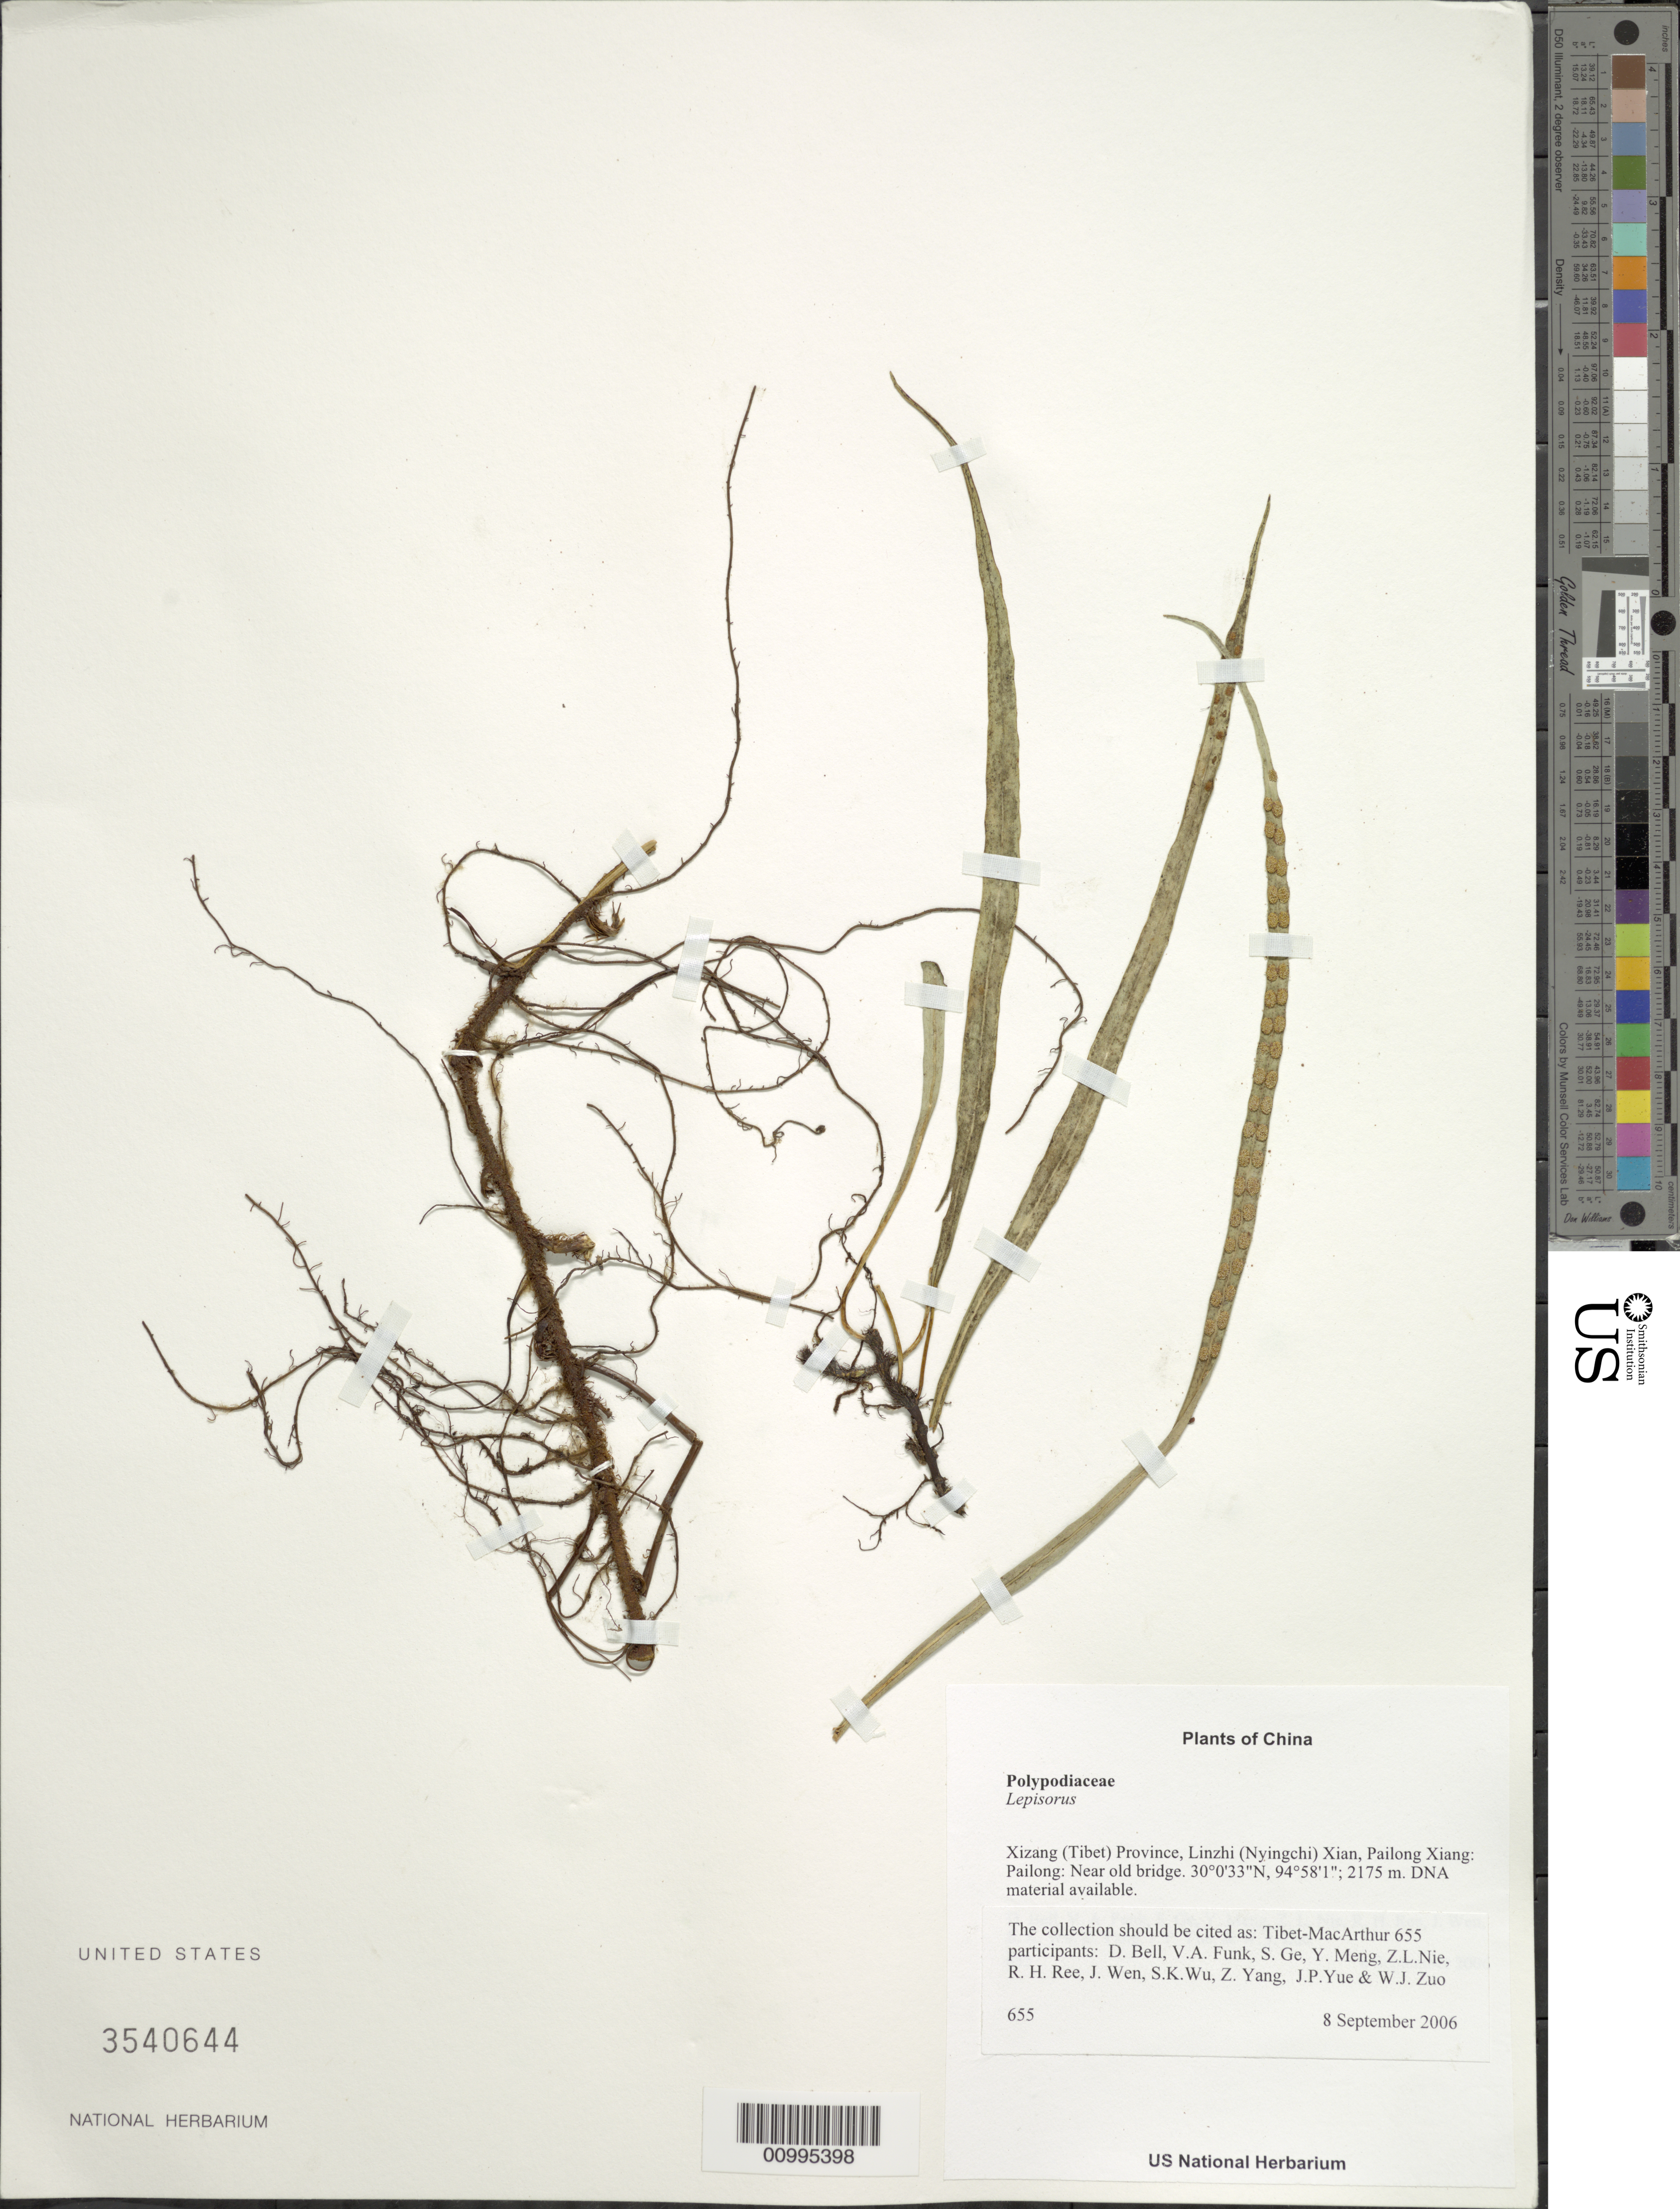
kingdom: Plantae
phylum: Tracheophyta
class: Polypodiopsida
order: Polypodiales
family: Polypodiaceae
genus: Lepisorus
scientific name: Lepisorus sp.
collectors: Tibet-MacArthur, D. A. Bell, V. Funk, S. Ge, Y. Meng, Z. Nie, R. Ree, J. Wen, S. K. Wu, Z. Yang, J. Yue & W. Zuo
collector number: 655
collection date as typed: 08 Sep 2006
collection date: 2006-09-08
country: China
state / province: Xizang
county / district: Linzhi (Nyingchi) Xian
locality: Pailong Xiang: Pailong. Near old bridge.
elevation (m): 2175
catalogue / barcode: US 3540644